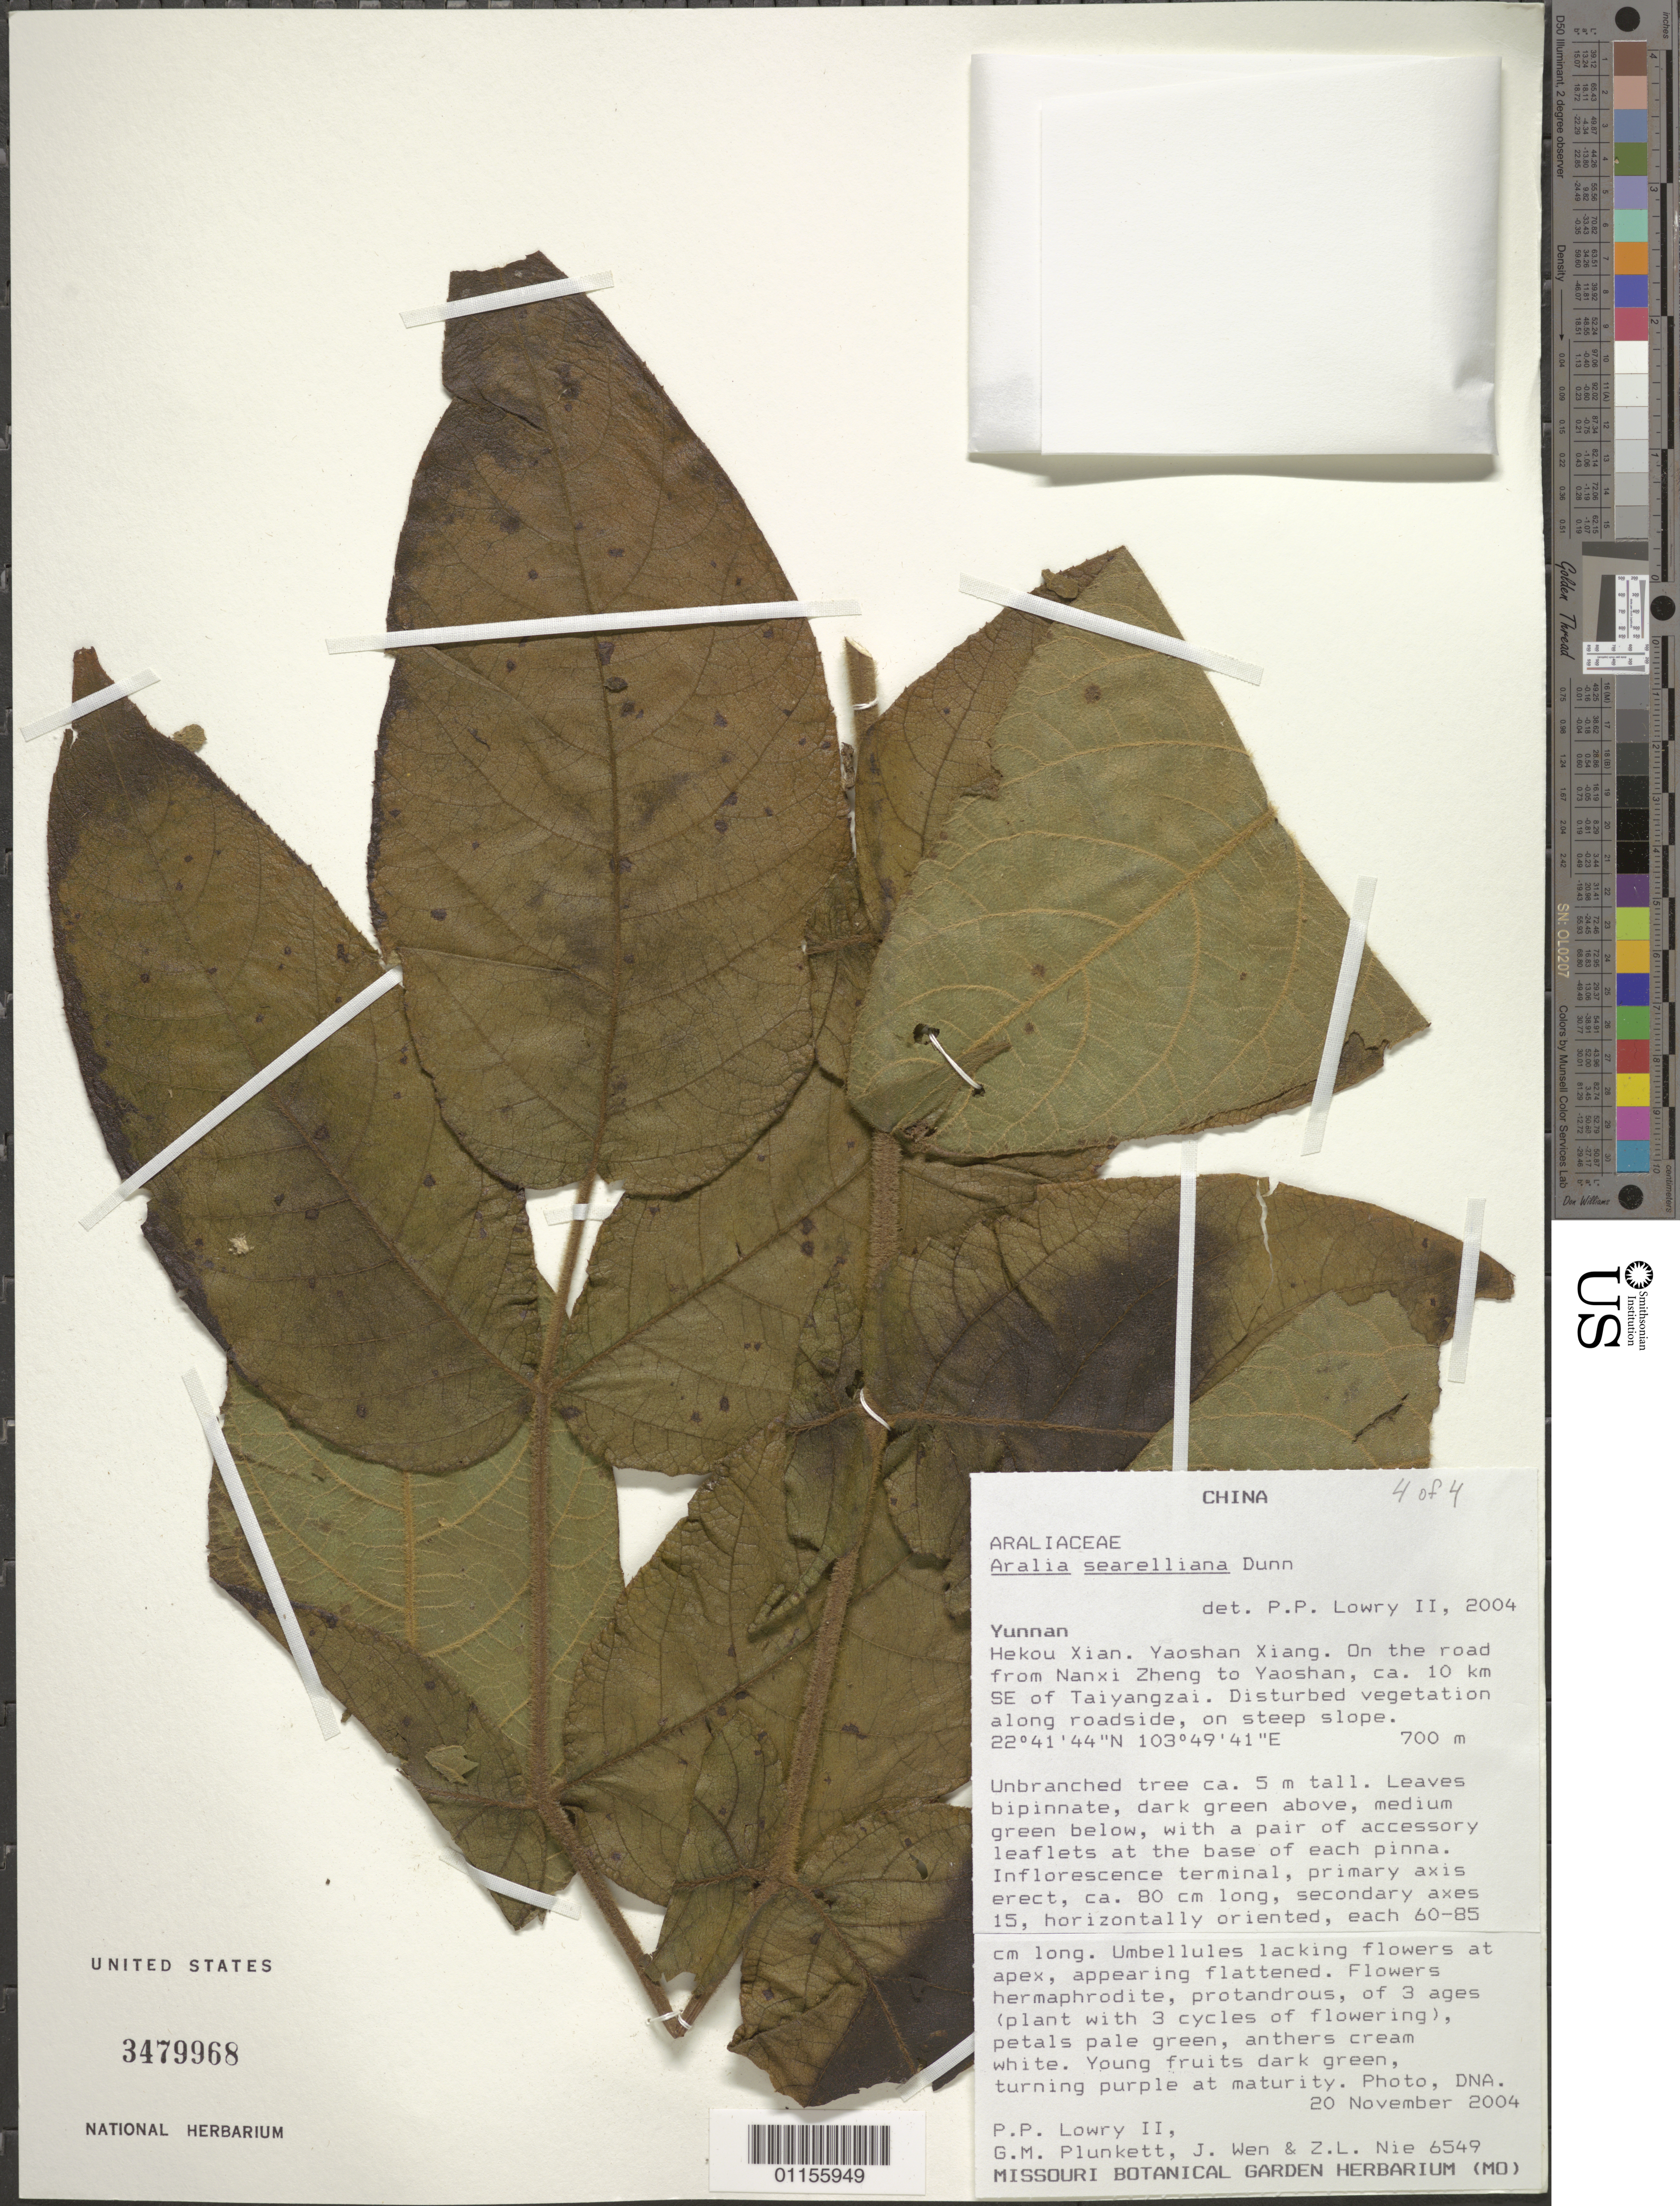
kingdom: Plantae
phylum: Tracheophyta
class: Magnoliopsida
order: Apiales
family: Araliaceae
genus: Aralia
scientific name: Aralia searelliana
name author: Dunn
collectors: P. P. Lowry, G. M. Plunkett, J. Wen & Z. Nie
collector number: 6549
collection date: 2004-11-20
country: China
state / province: Yunnan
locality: Hekou Xian. Yaoshan Xiang. On the road from Nanxi Zheng to Yaoshan, ca 10 km SE of Taiyangzai.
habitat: Unbranched tree. Disturbed vegetation along roadside, on steep slope.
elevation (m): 700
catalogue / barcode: US 3479968